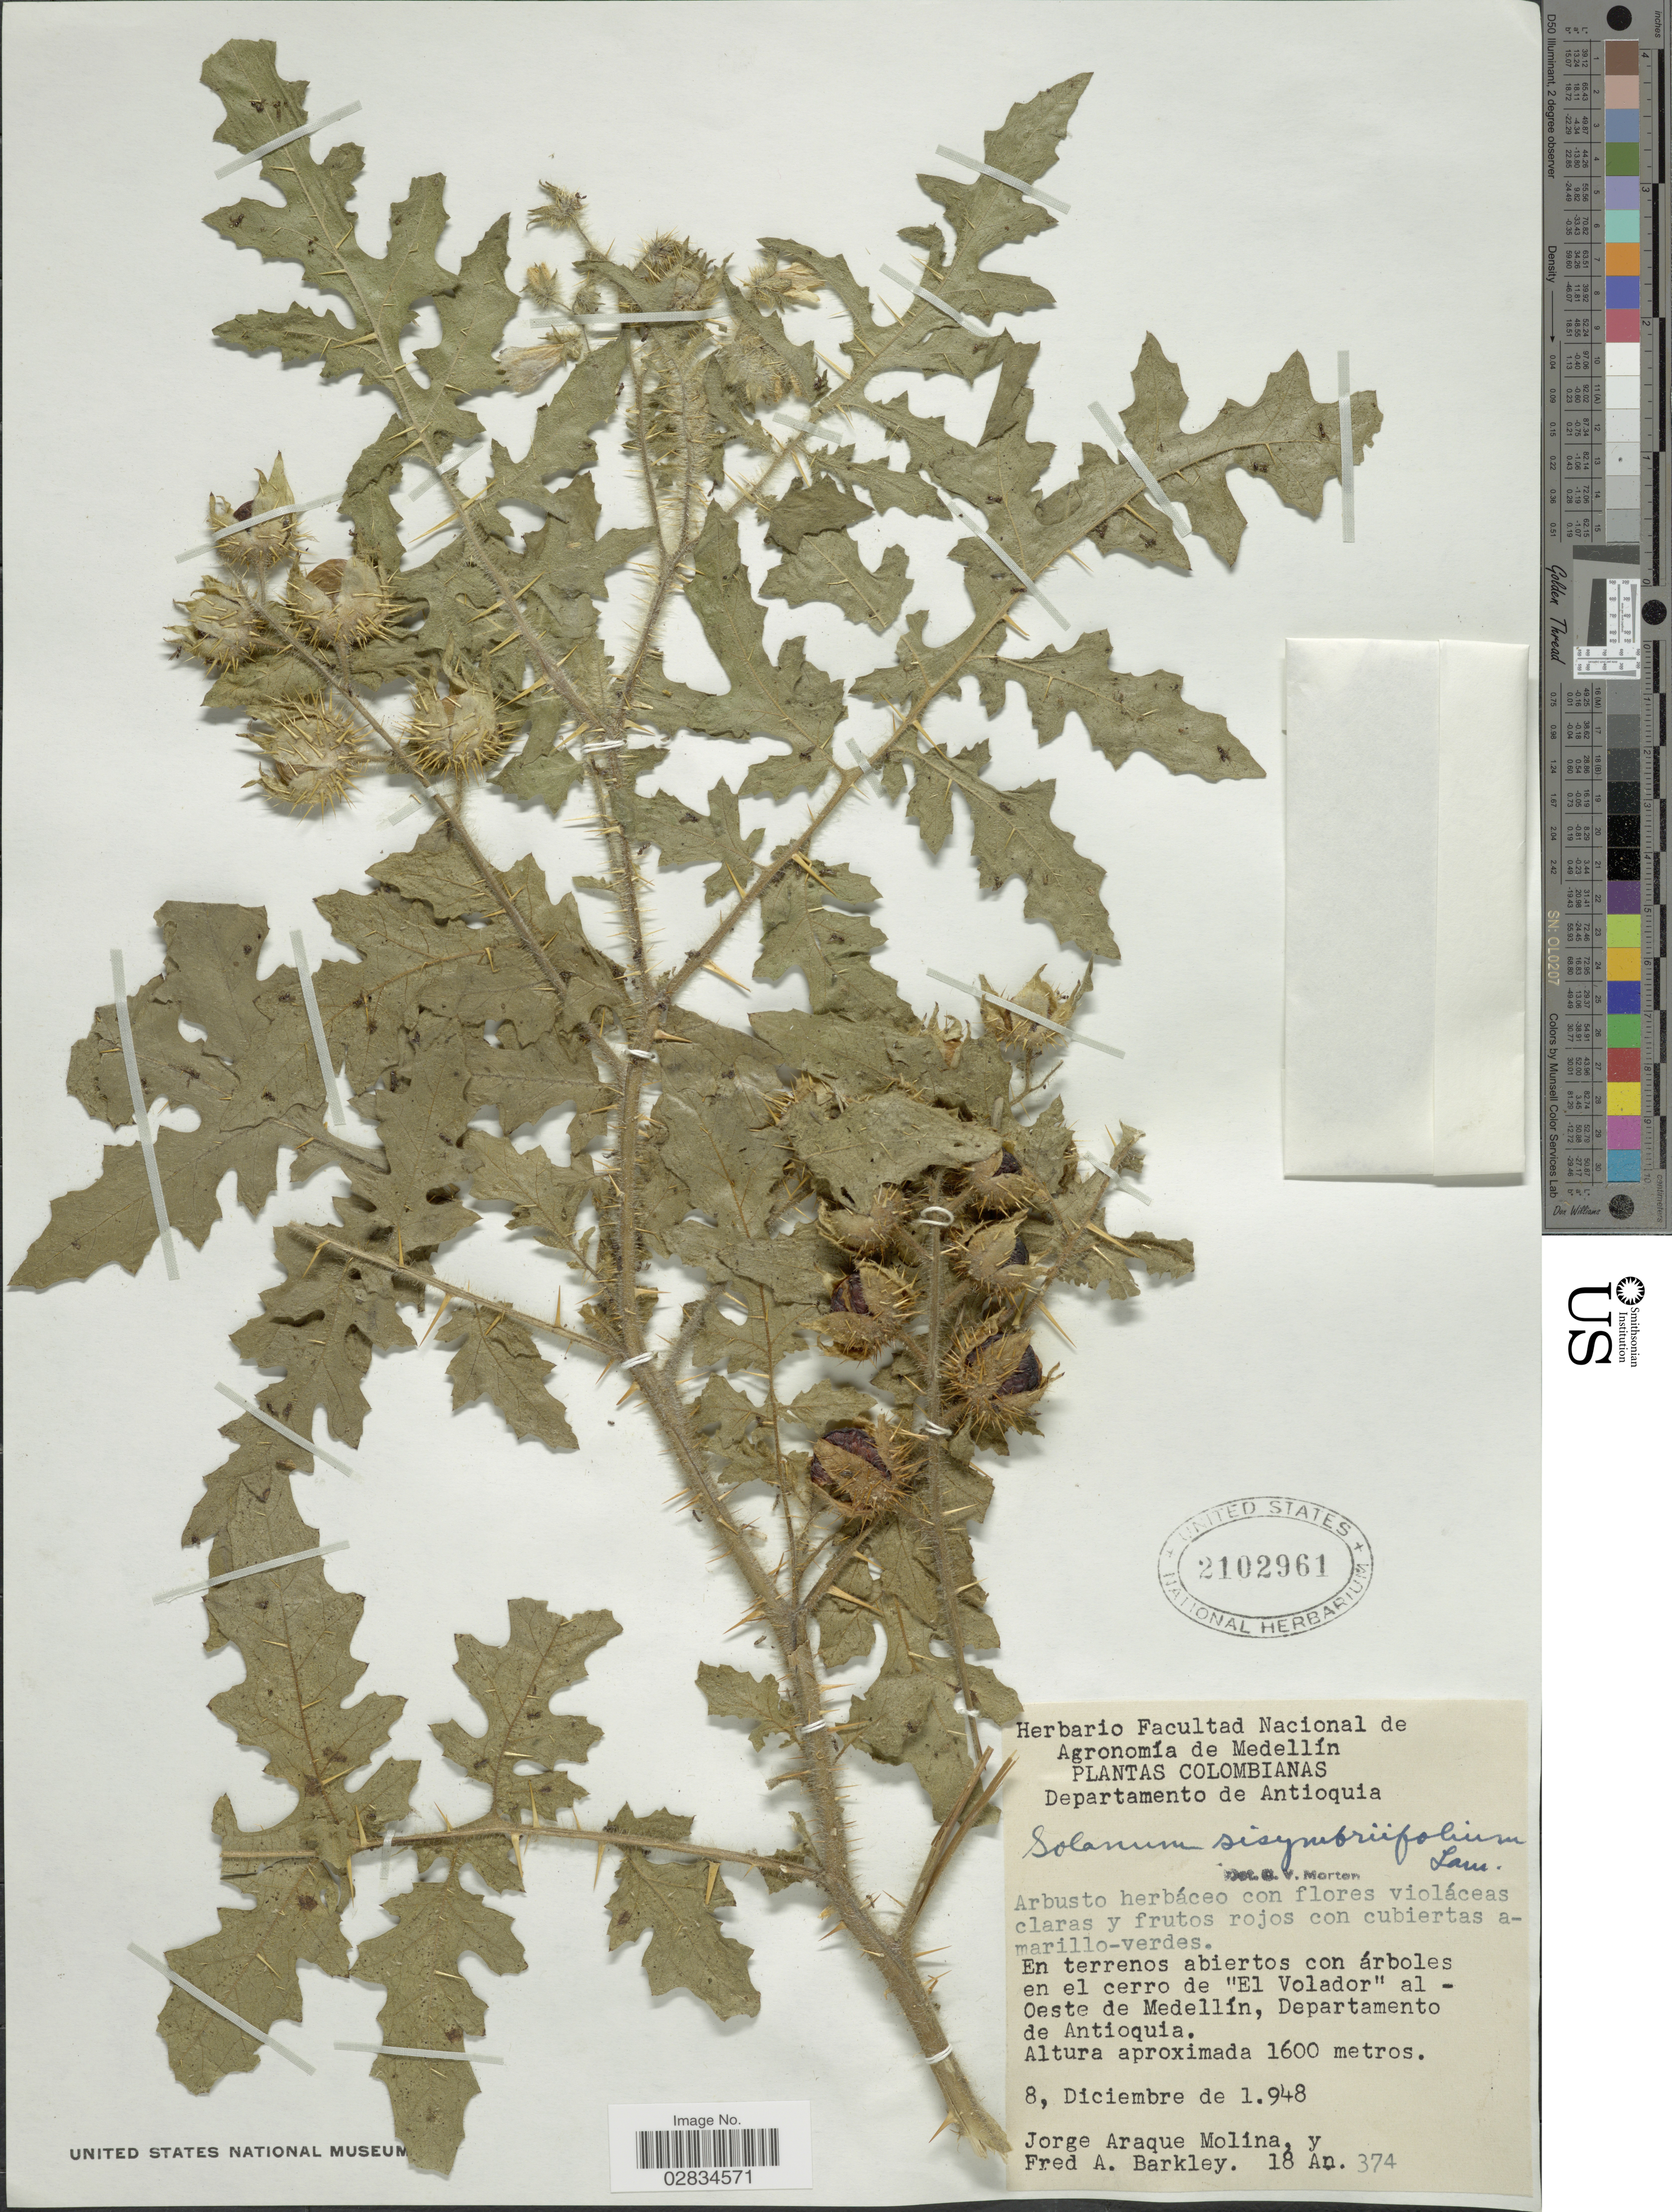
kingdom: Plantae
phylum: Tracheophyta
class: Magnoliopsida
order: Solanales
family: Solanaceae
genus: Solanum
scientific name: Solanum sisymbriifolium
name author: Lam.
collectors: J. Araque Molina & F. A. Barkley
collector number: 18An.374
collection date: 1948-12-08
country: Colombia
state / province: Antioquia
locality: Departamento de Antioquia. En terrenos abiertos con árboles en el cerro de "El Volador" al - Oeste de Medellín, Departamento de Antioquia.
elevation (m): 1600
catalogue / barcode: US 2102961